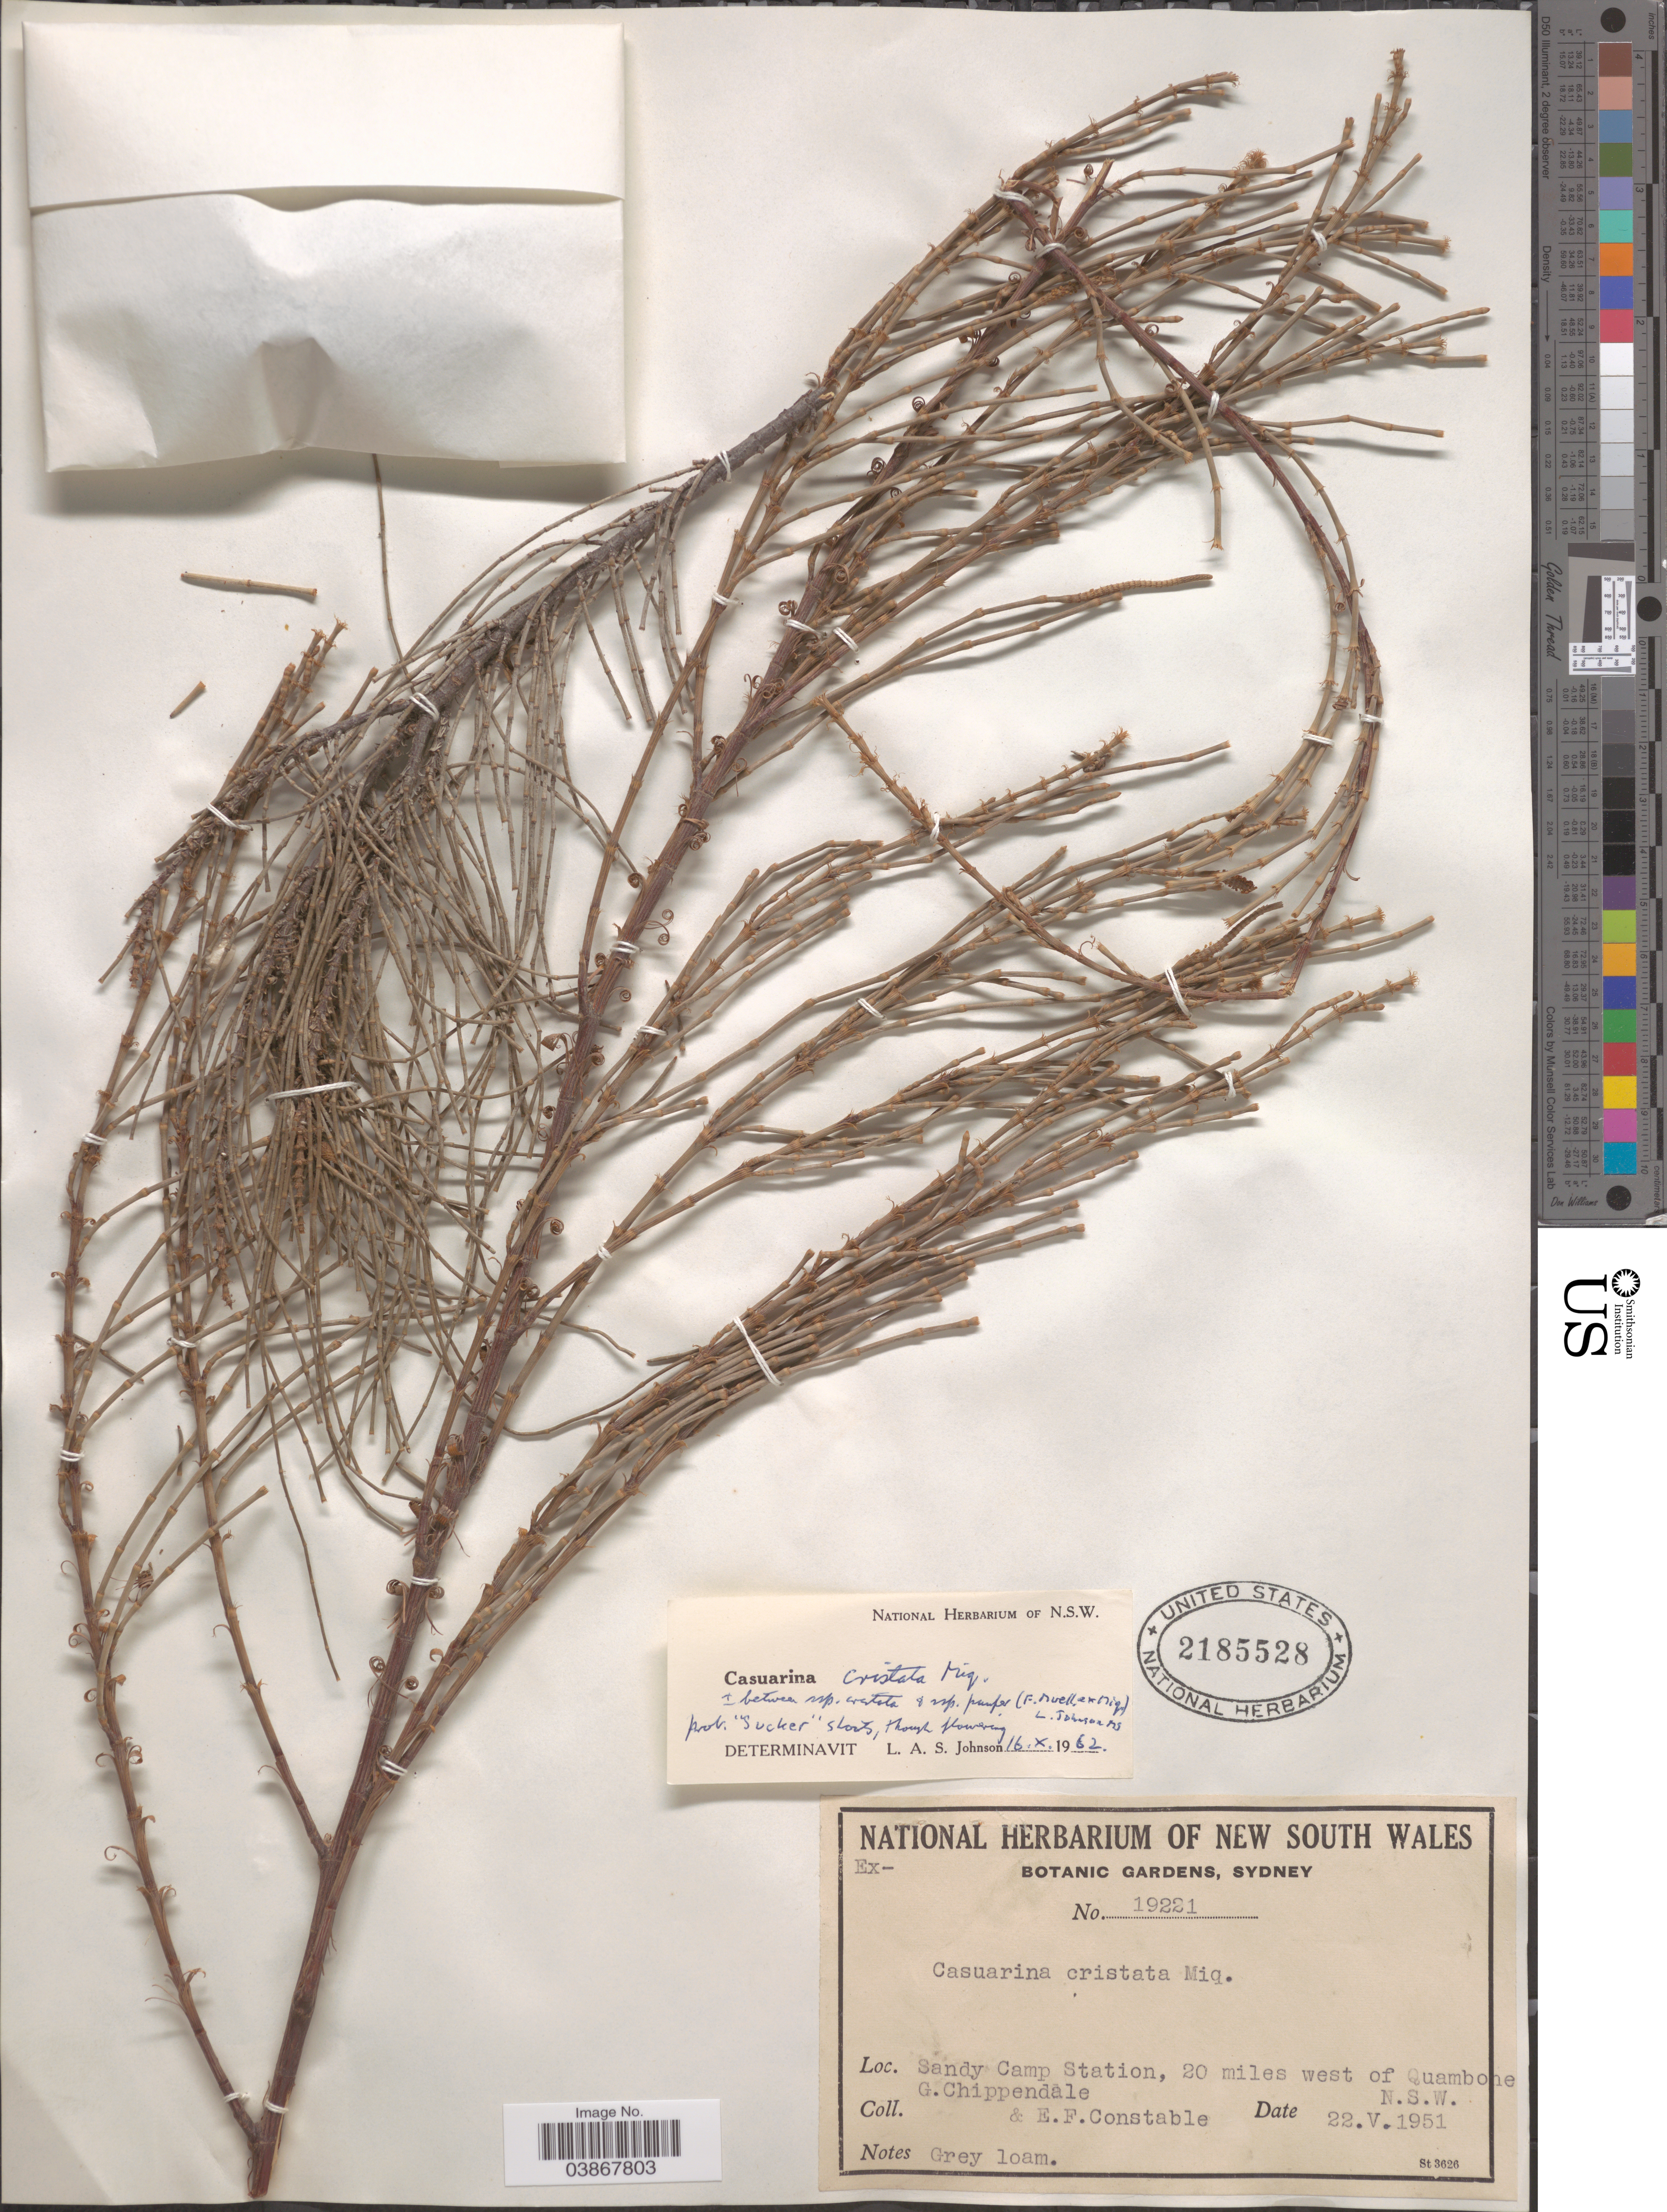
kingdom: Plantae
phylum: Tracheophyta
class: Magnoliopsida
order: Fagales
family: Casuarinaceae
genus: Casuarina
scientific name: Casuarina cristata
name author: Miq.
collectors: G. Chippendale & E. F. Constable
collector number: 19221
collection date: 1951-05-22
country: Australia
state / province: New South Wales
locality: Sandy Camp Station, 20 miles west of Quambone.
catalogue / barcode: US 2185528